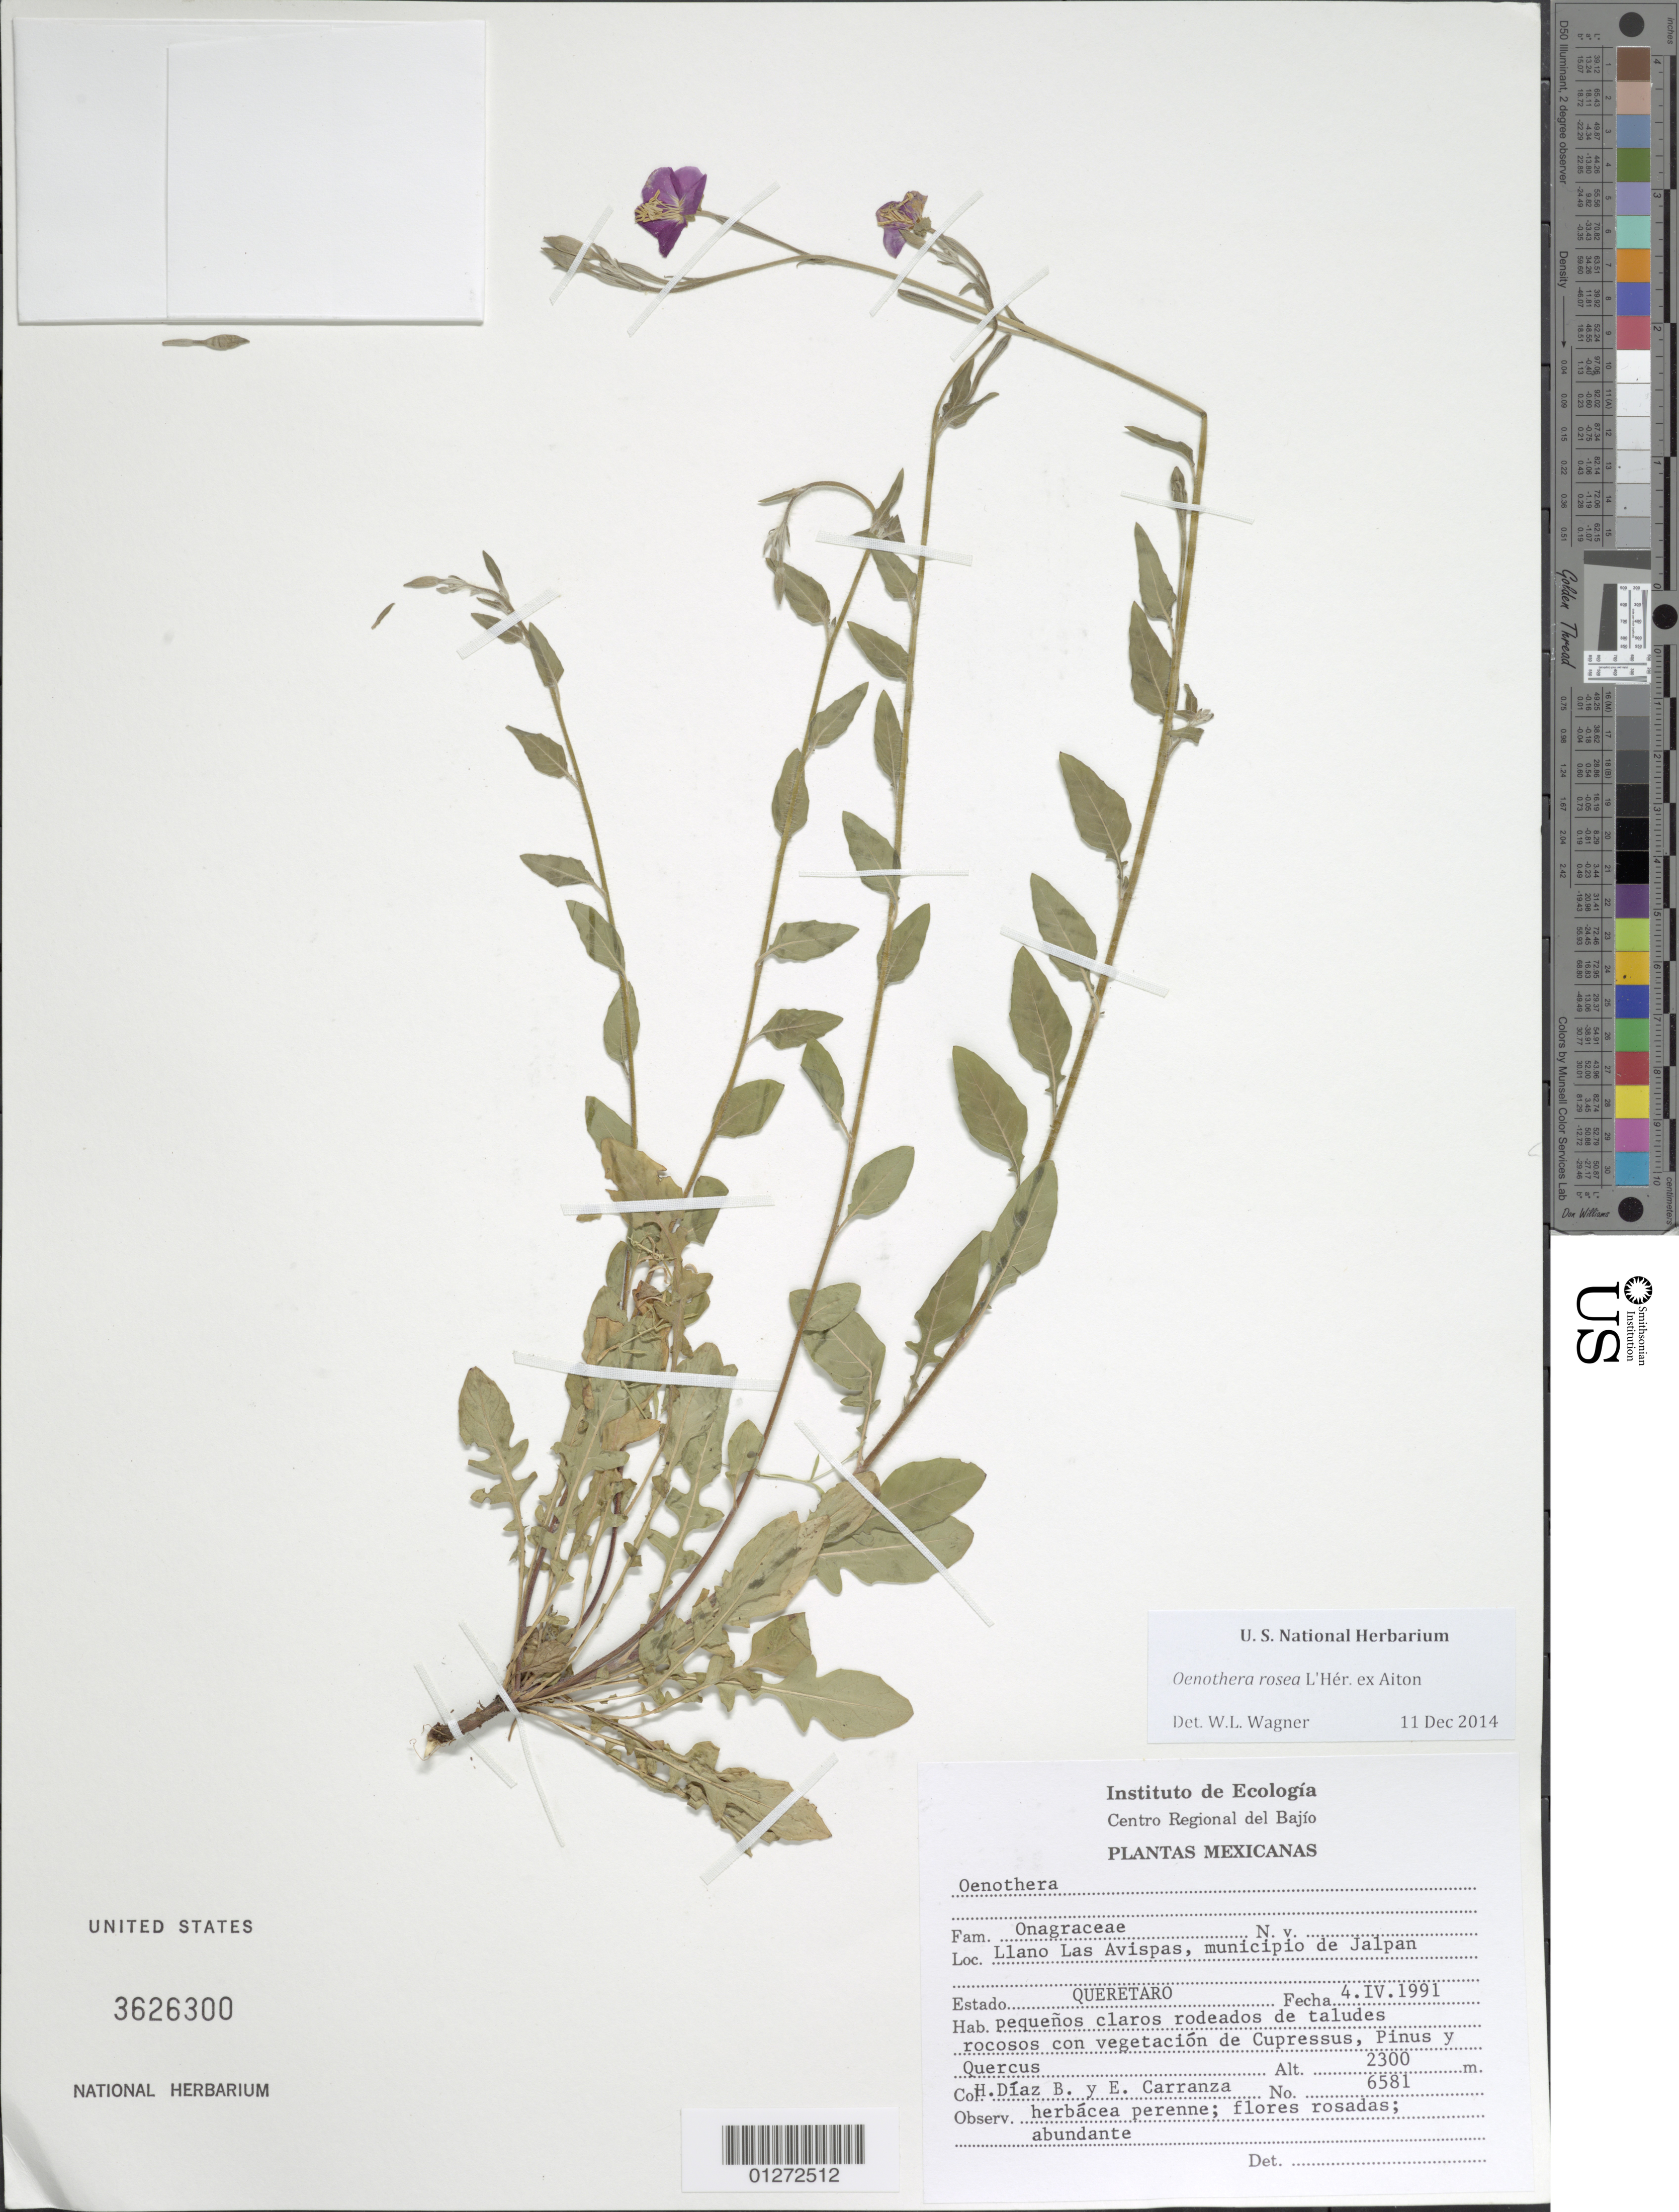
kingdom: Plantae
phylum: Tracheophyta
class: Magnoliopsida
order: Myrtales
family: Onagraceae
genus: Oenothera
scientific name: Oenothera rosea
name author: L'Hér. ex Aiton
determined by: Wagner, W. L., (BOT), Smithsonian Institution - National Museum of Natural History (UNITED STATES)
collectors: B. Diaz & E. Carranza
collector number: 6581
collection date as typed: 4.IV.1991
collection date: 1991-04-04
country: Mexico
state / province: Querétaro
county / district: Jalpan De Serra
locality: Llano Las Avispas, municipio de Jalpan.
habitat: Pequenos claros rodeados de taludes rocosos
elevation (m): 2300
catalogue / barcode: US 3626300